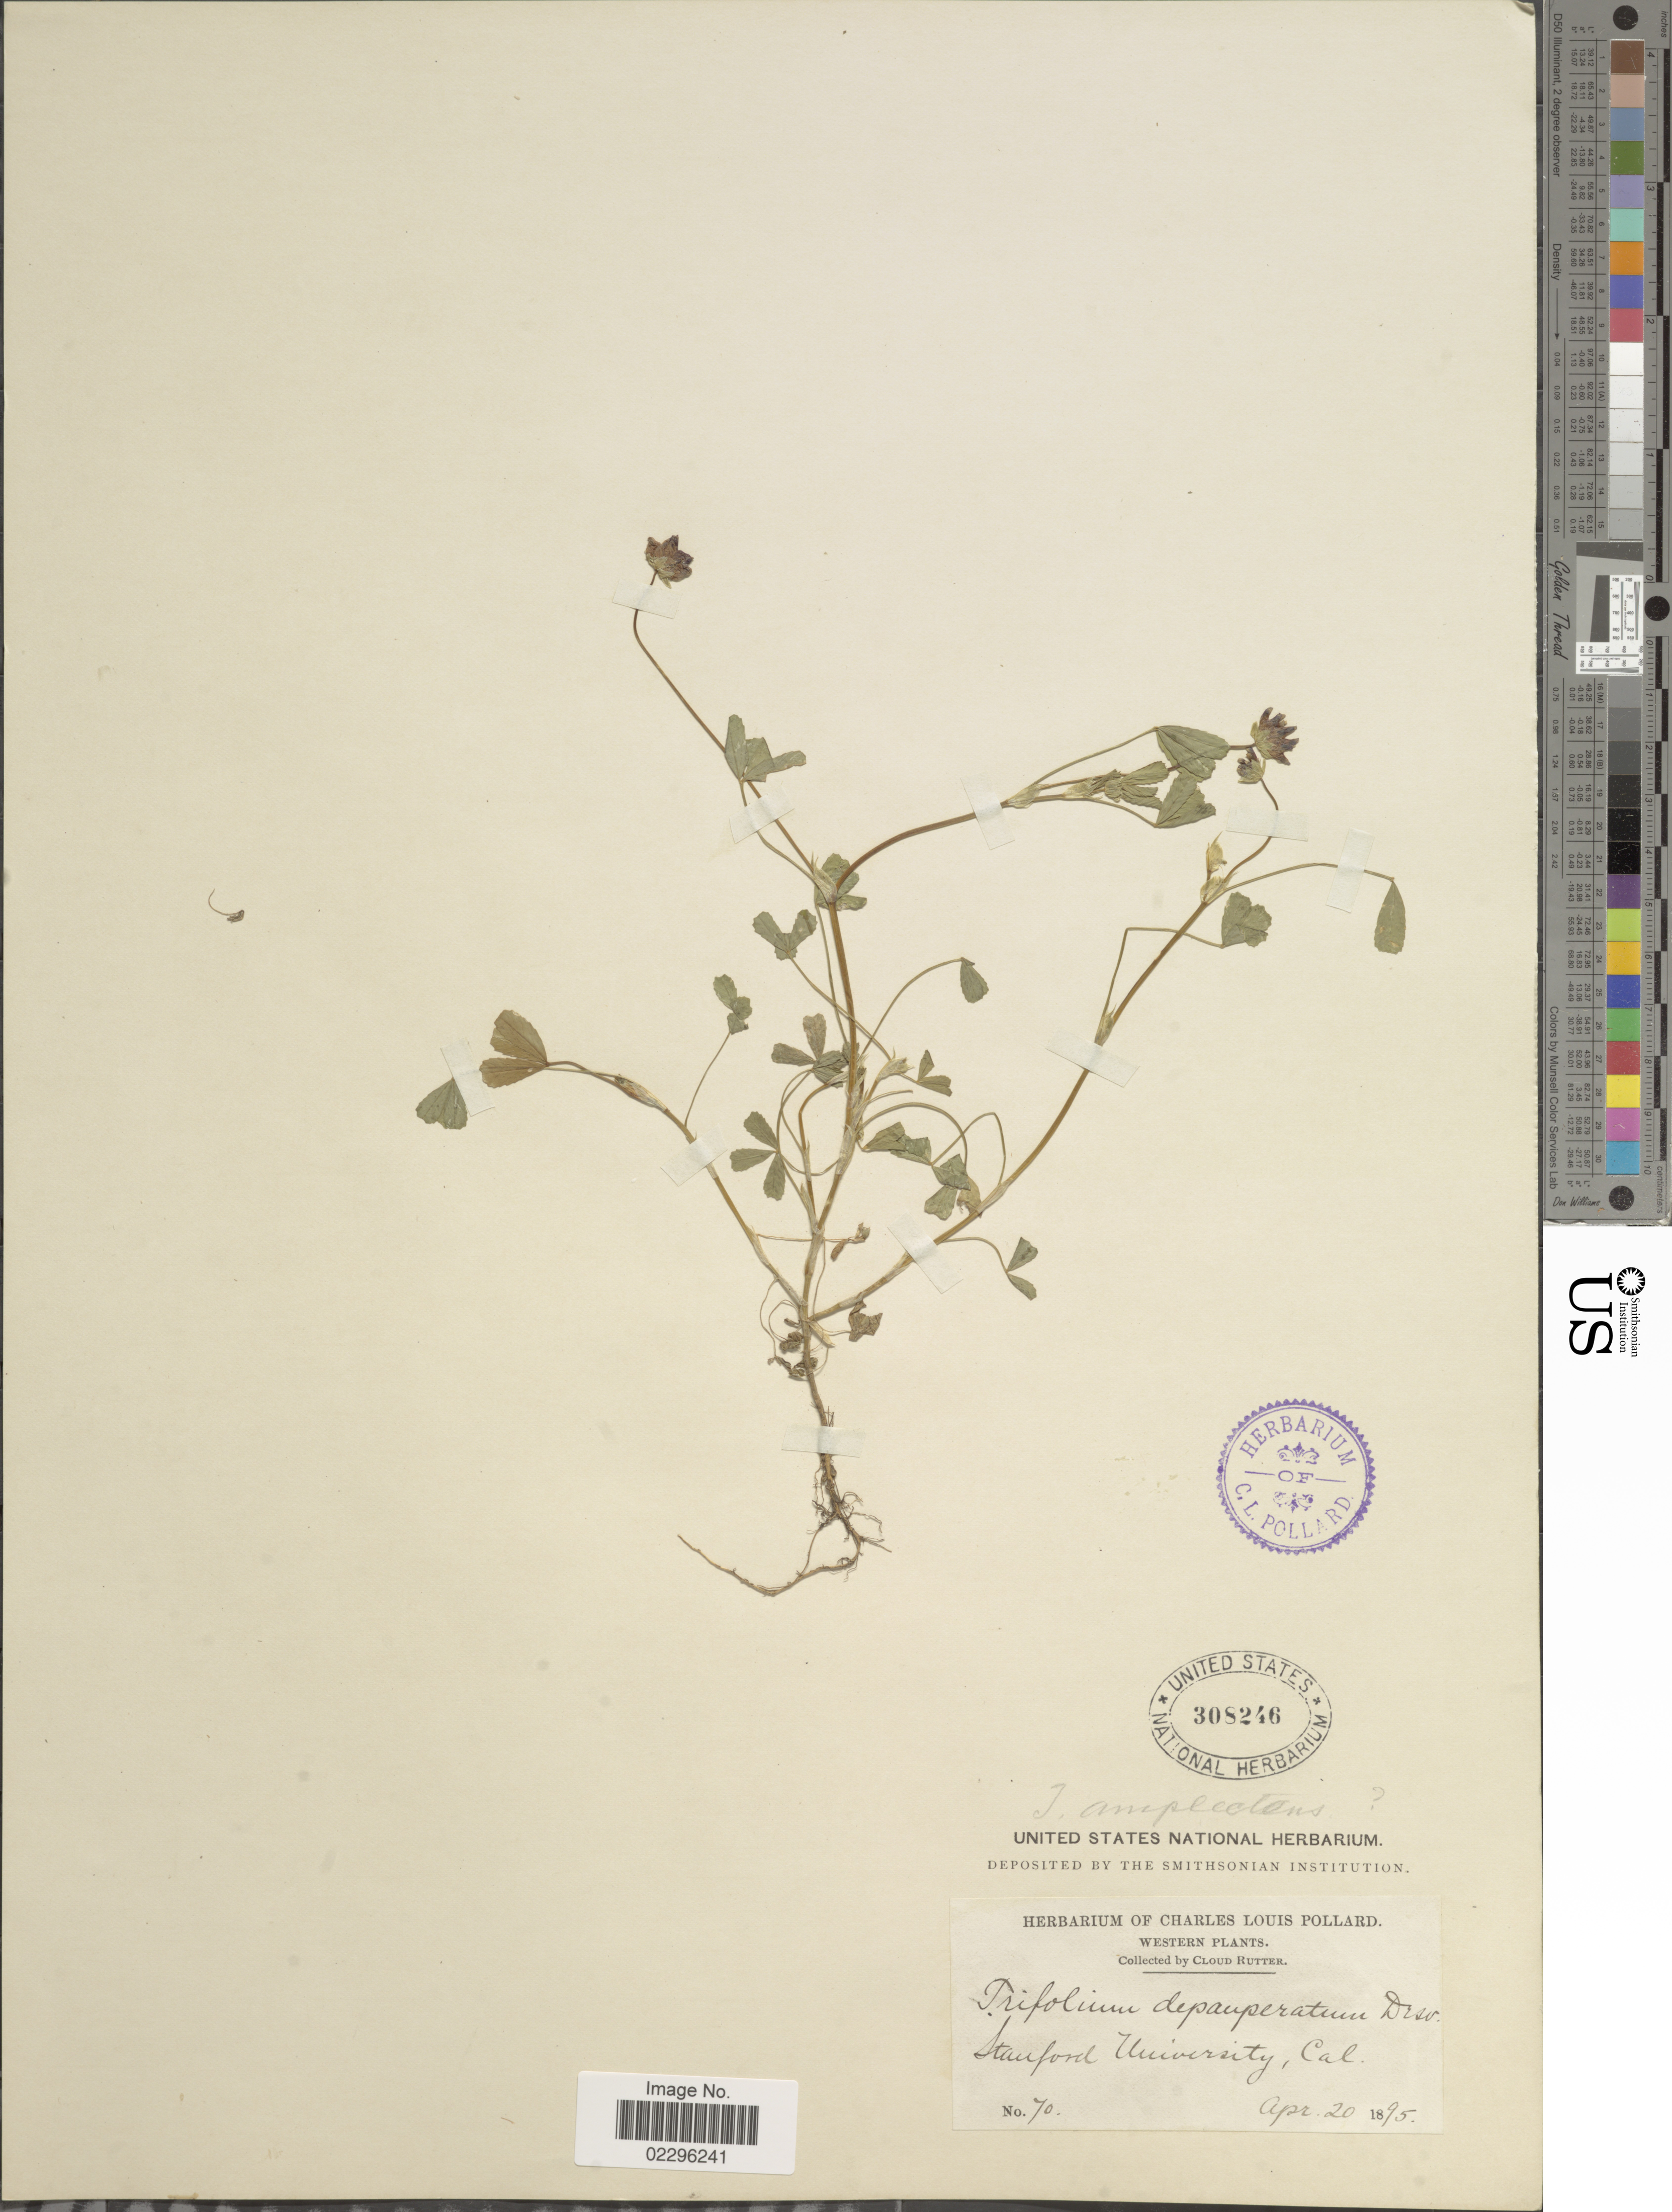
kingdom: Plantae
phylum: Tracheophyta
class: Magnoliopsida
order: Fabales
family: Fabaceae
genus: Trifolium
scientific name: Trifolium depauperatum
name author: Desv.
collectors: C. Rutter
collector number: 70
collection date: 1895-04-20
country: United States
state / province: California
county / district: Santa Clara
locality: Stanford University, Cal.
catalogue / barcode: US 308246